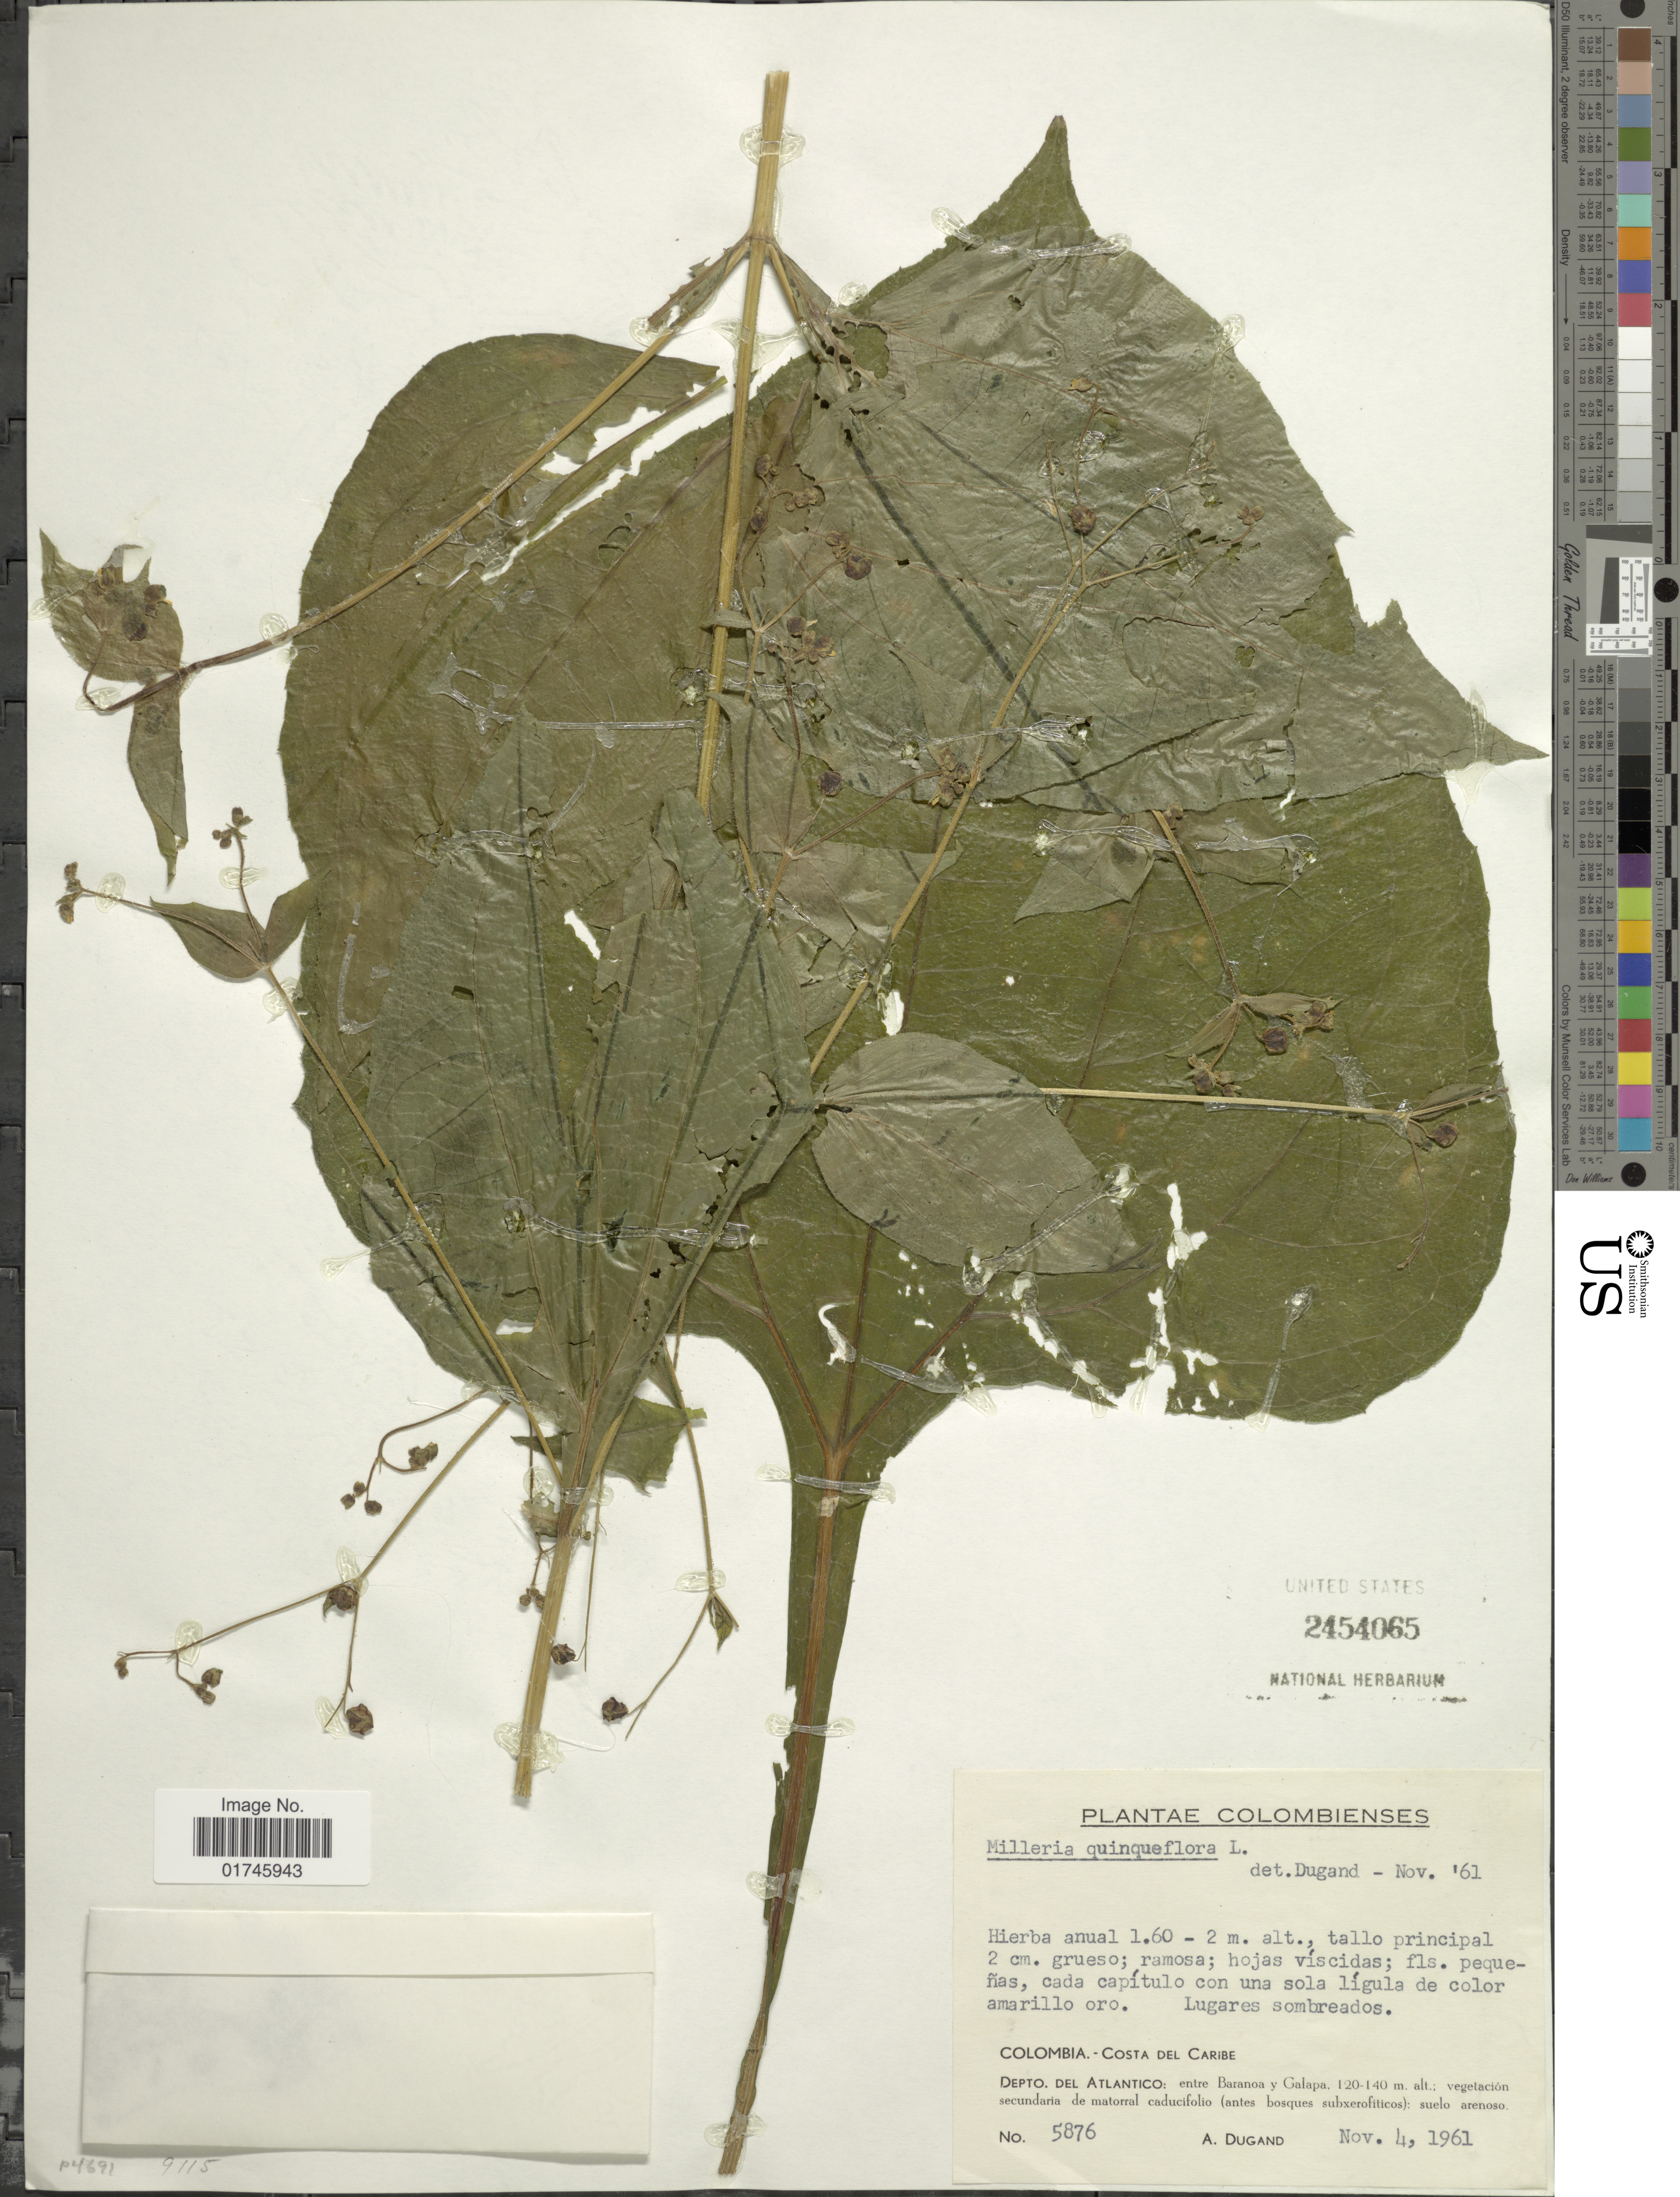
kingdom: Plantae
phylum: Tracheophyta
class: Magnoliopsida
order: Asterales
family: Asteraceae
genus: Milleria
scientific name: Milleria quinqueflora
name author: L.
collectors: A. Dugand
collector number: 5876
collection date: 1961-11-04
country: Colombia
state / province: Atlántico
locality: entre Baranoa y Galapa. Costa del Caribe.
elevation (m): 120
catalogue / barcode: US 2454065